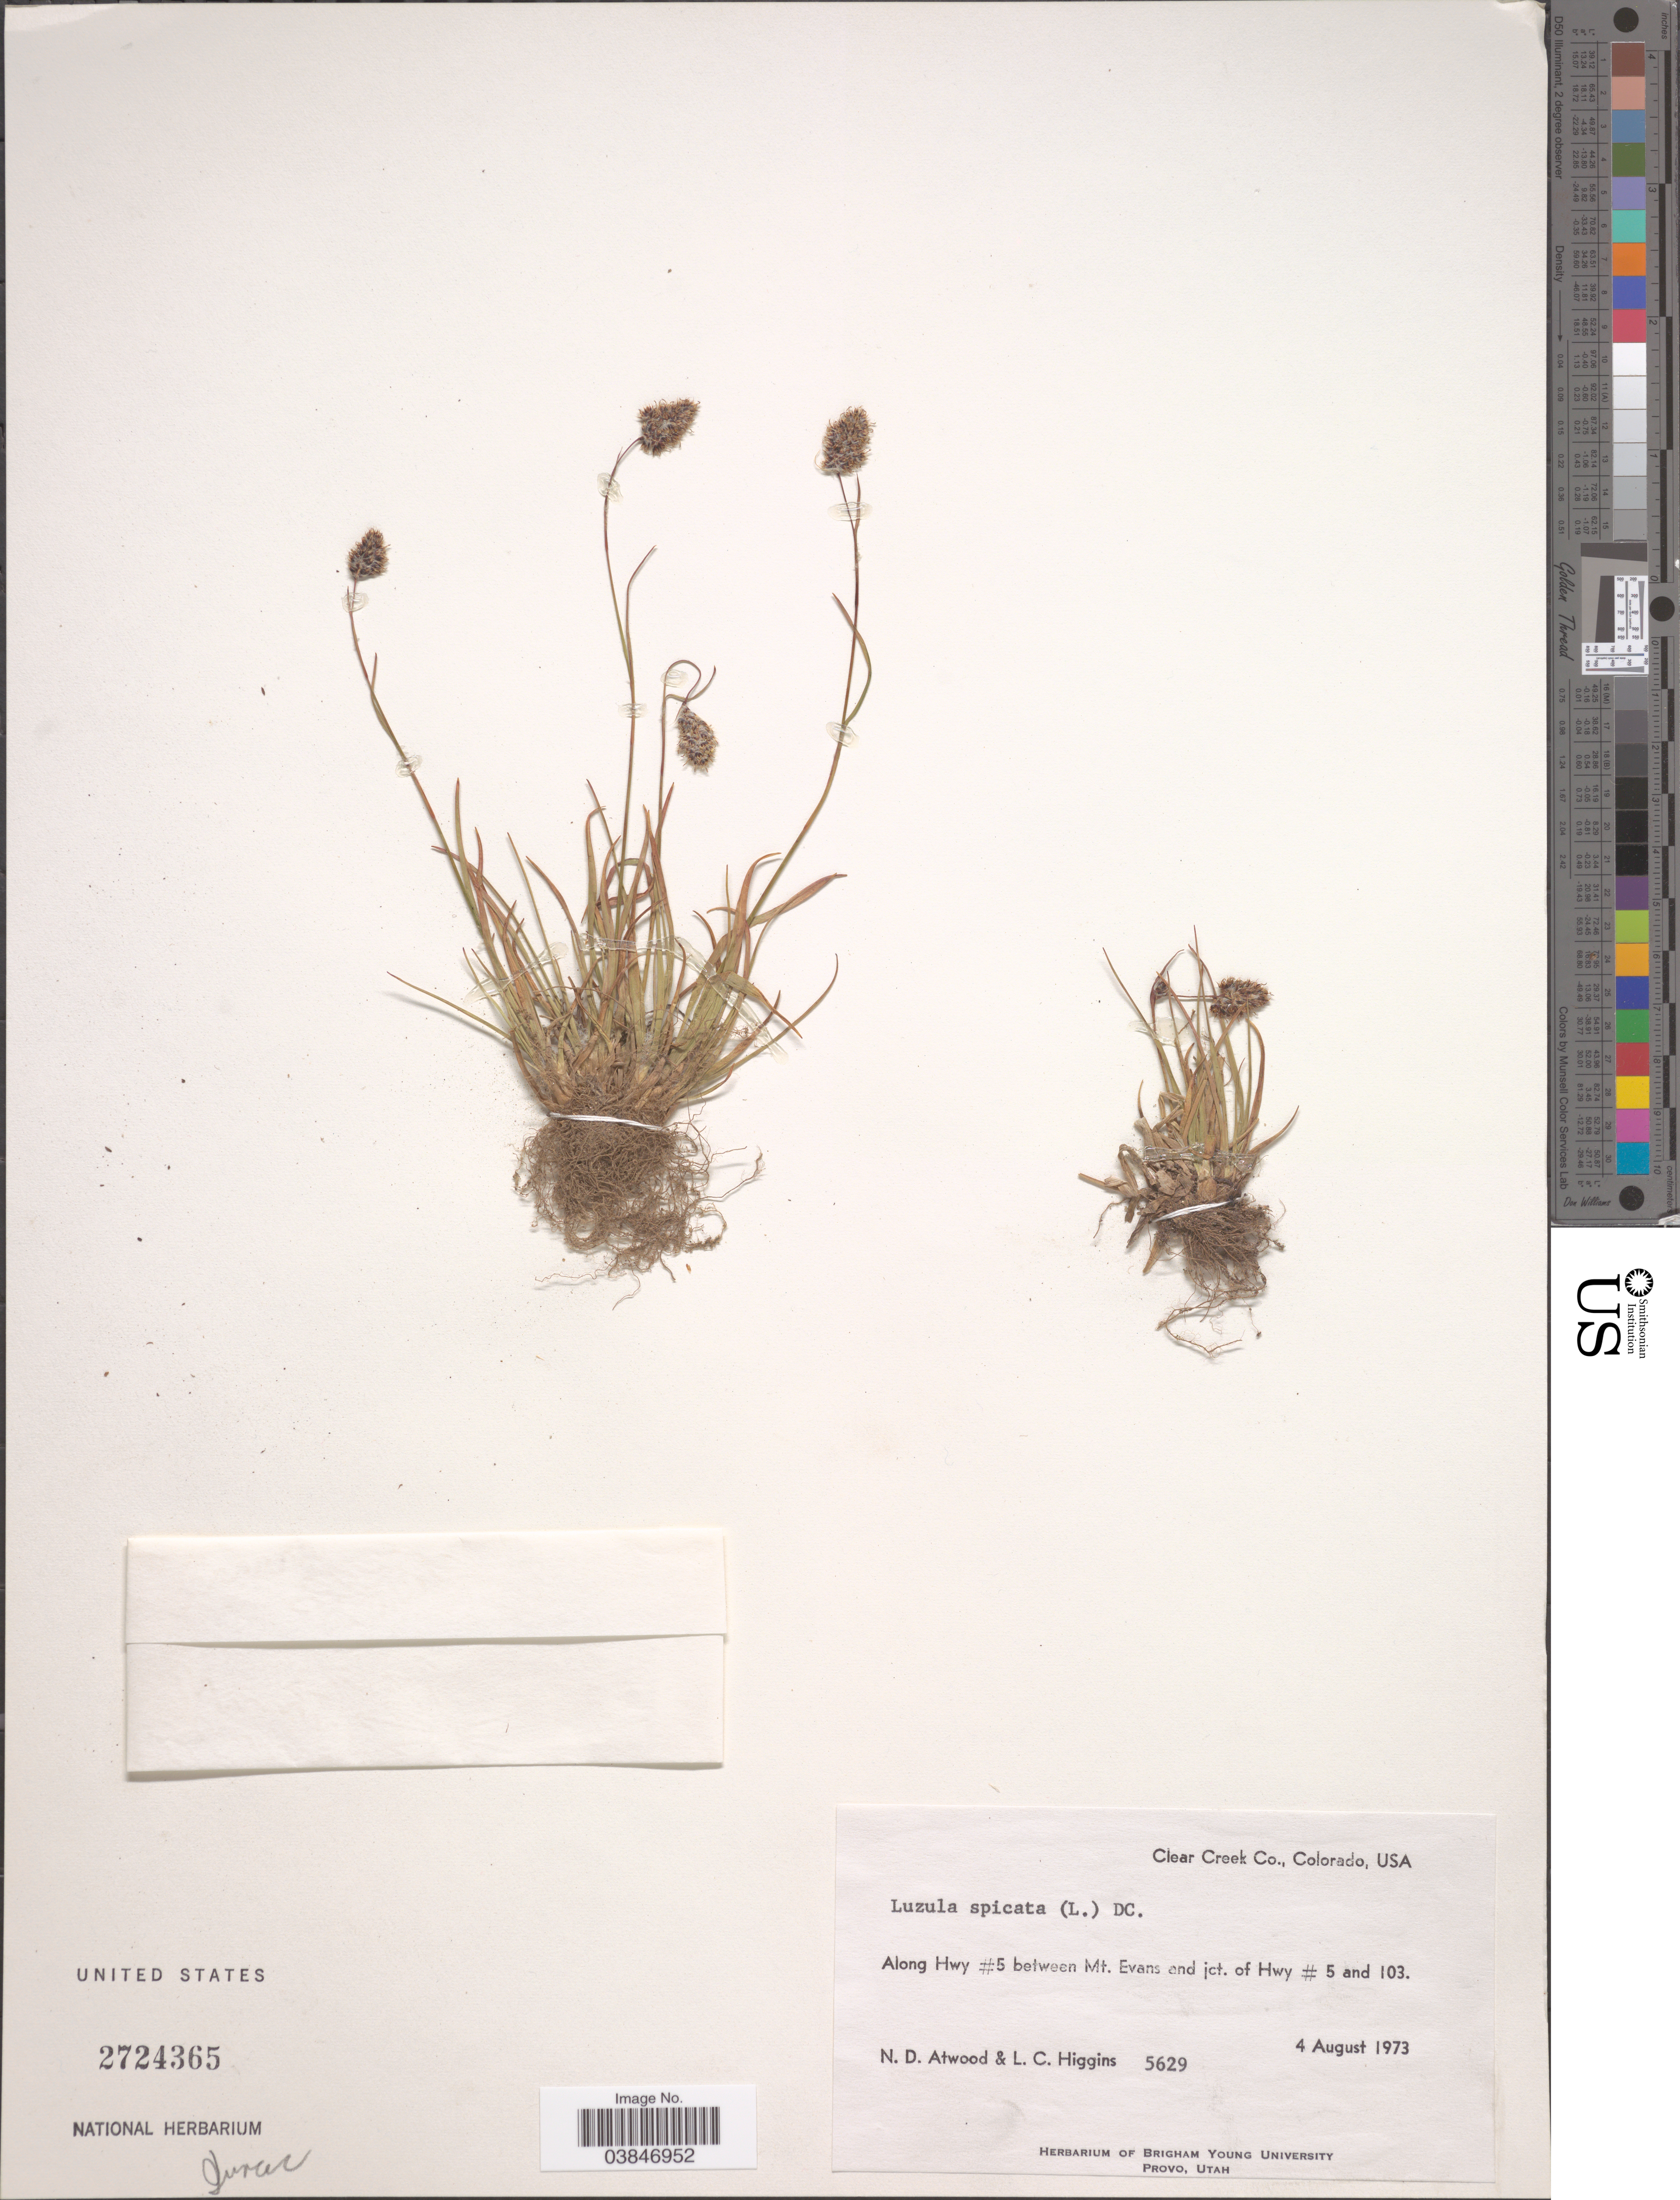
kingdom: Plantae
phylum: Tracheophyta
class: Liliopsida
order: Poales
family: Juncaceae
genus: Luzula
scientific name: Luzula spicata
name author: (L.) DC.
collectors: N. Atwood & L. Higgins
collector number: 5629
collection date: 1973-08-04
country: United States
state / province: Colorado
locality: Clear Creek Co. Along Hwy #5 between Mt. Evans and jct. of Hwy #5 and 103.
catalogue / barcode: US 2724365